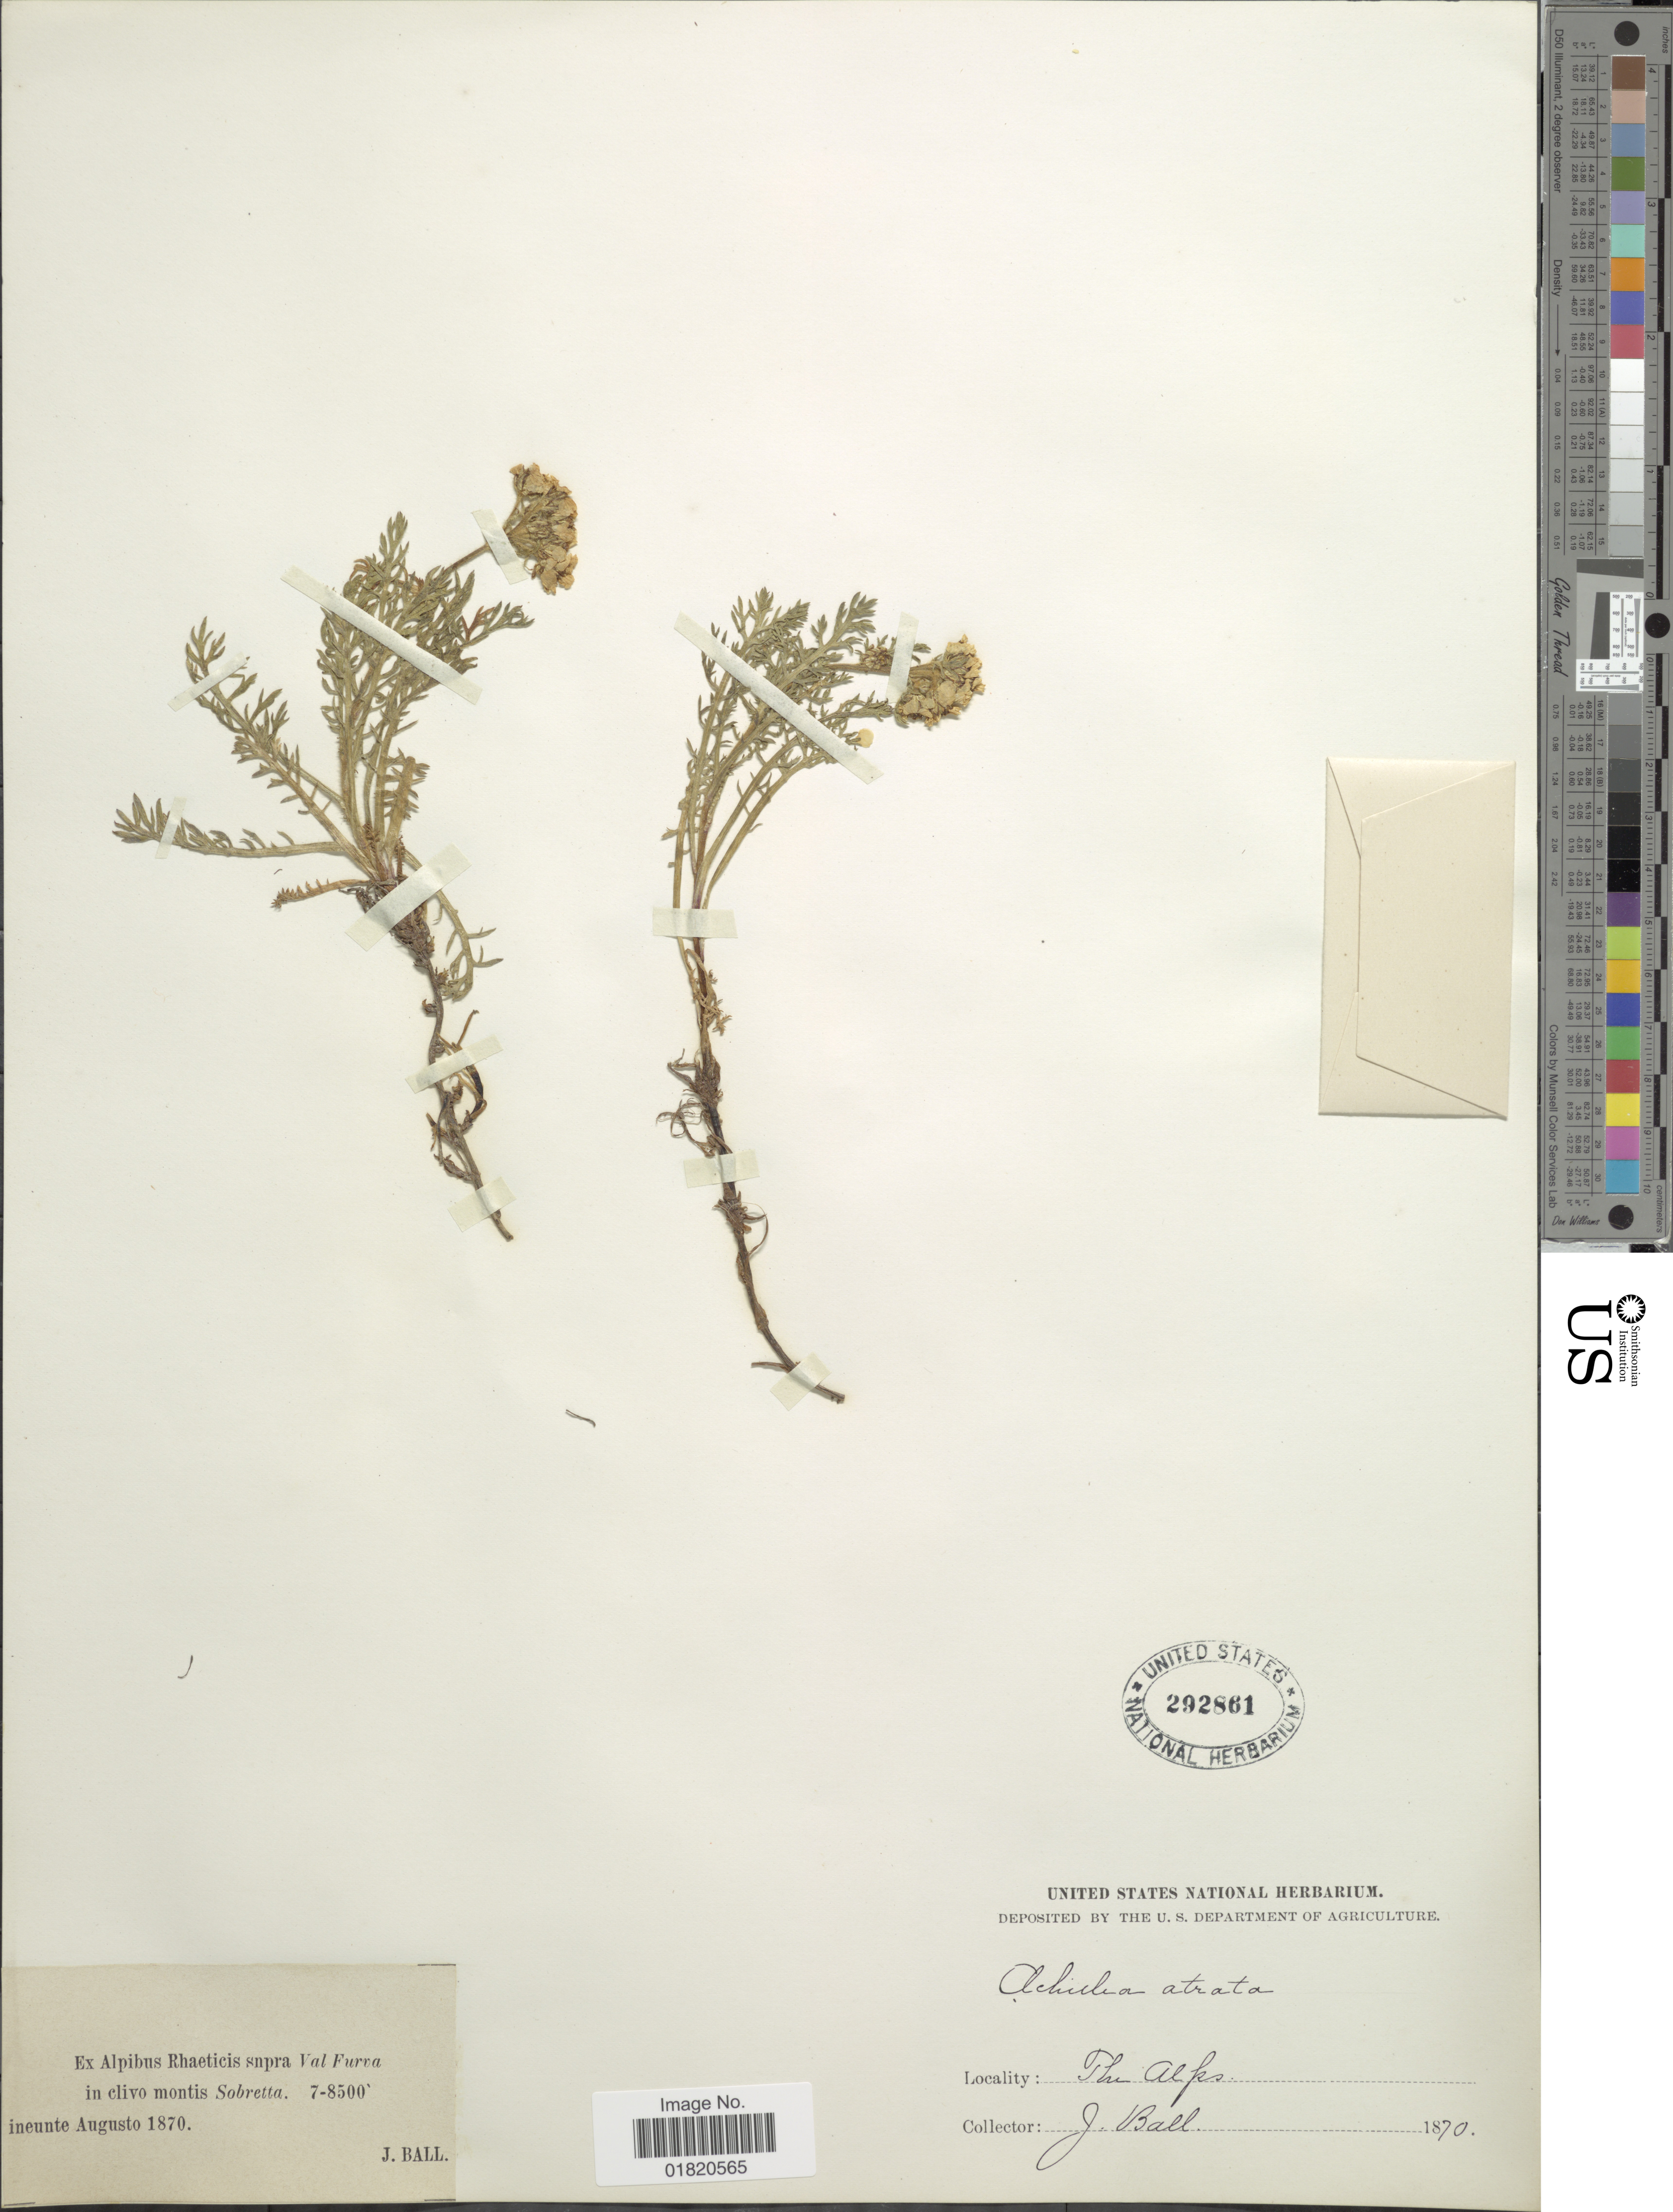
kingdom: Plantae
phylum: Tracheophyta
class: Magnoliopsida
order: Asterales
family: Asteraceae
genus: Achillea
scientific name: Achillea atrata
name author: L.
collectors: J. Ball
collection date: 1870-08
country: Italy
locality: Ex Alpibus Rhaeticis supra Val Furra in clivo montis Sobretta. The Alps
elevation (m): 2134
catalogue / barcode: US 292861